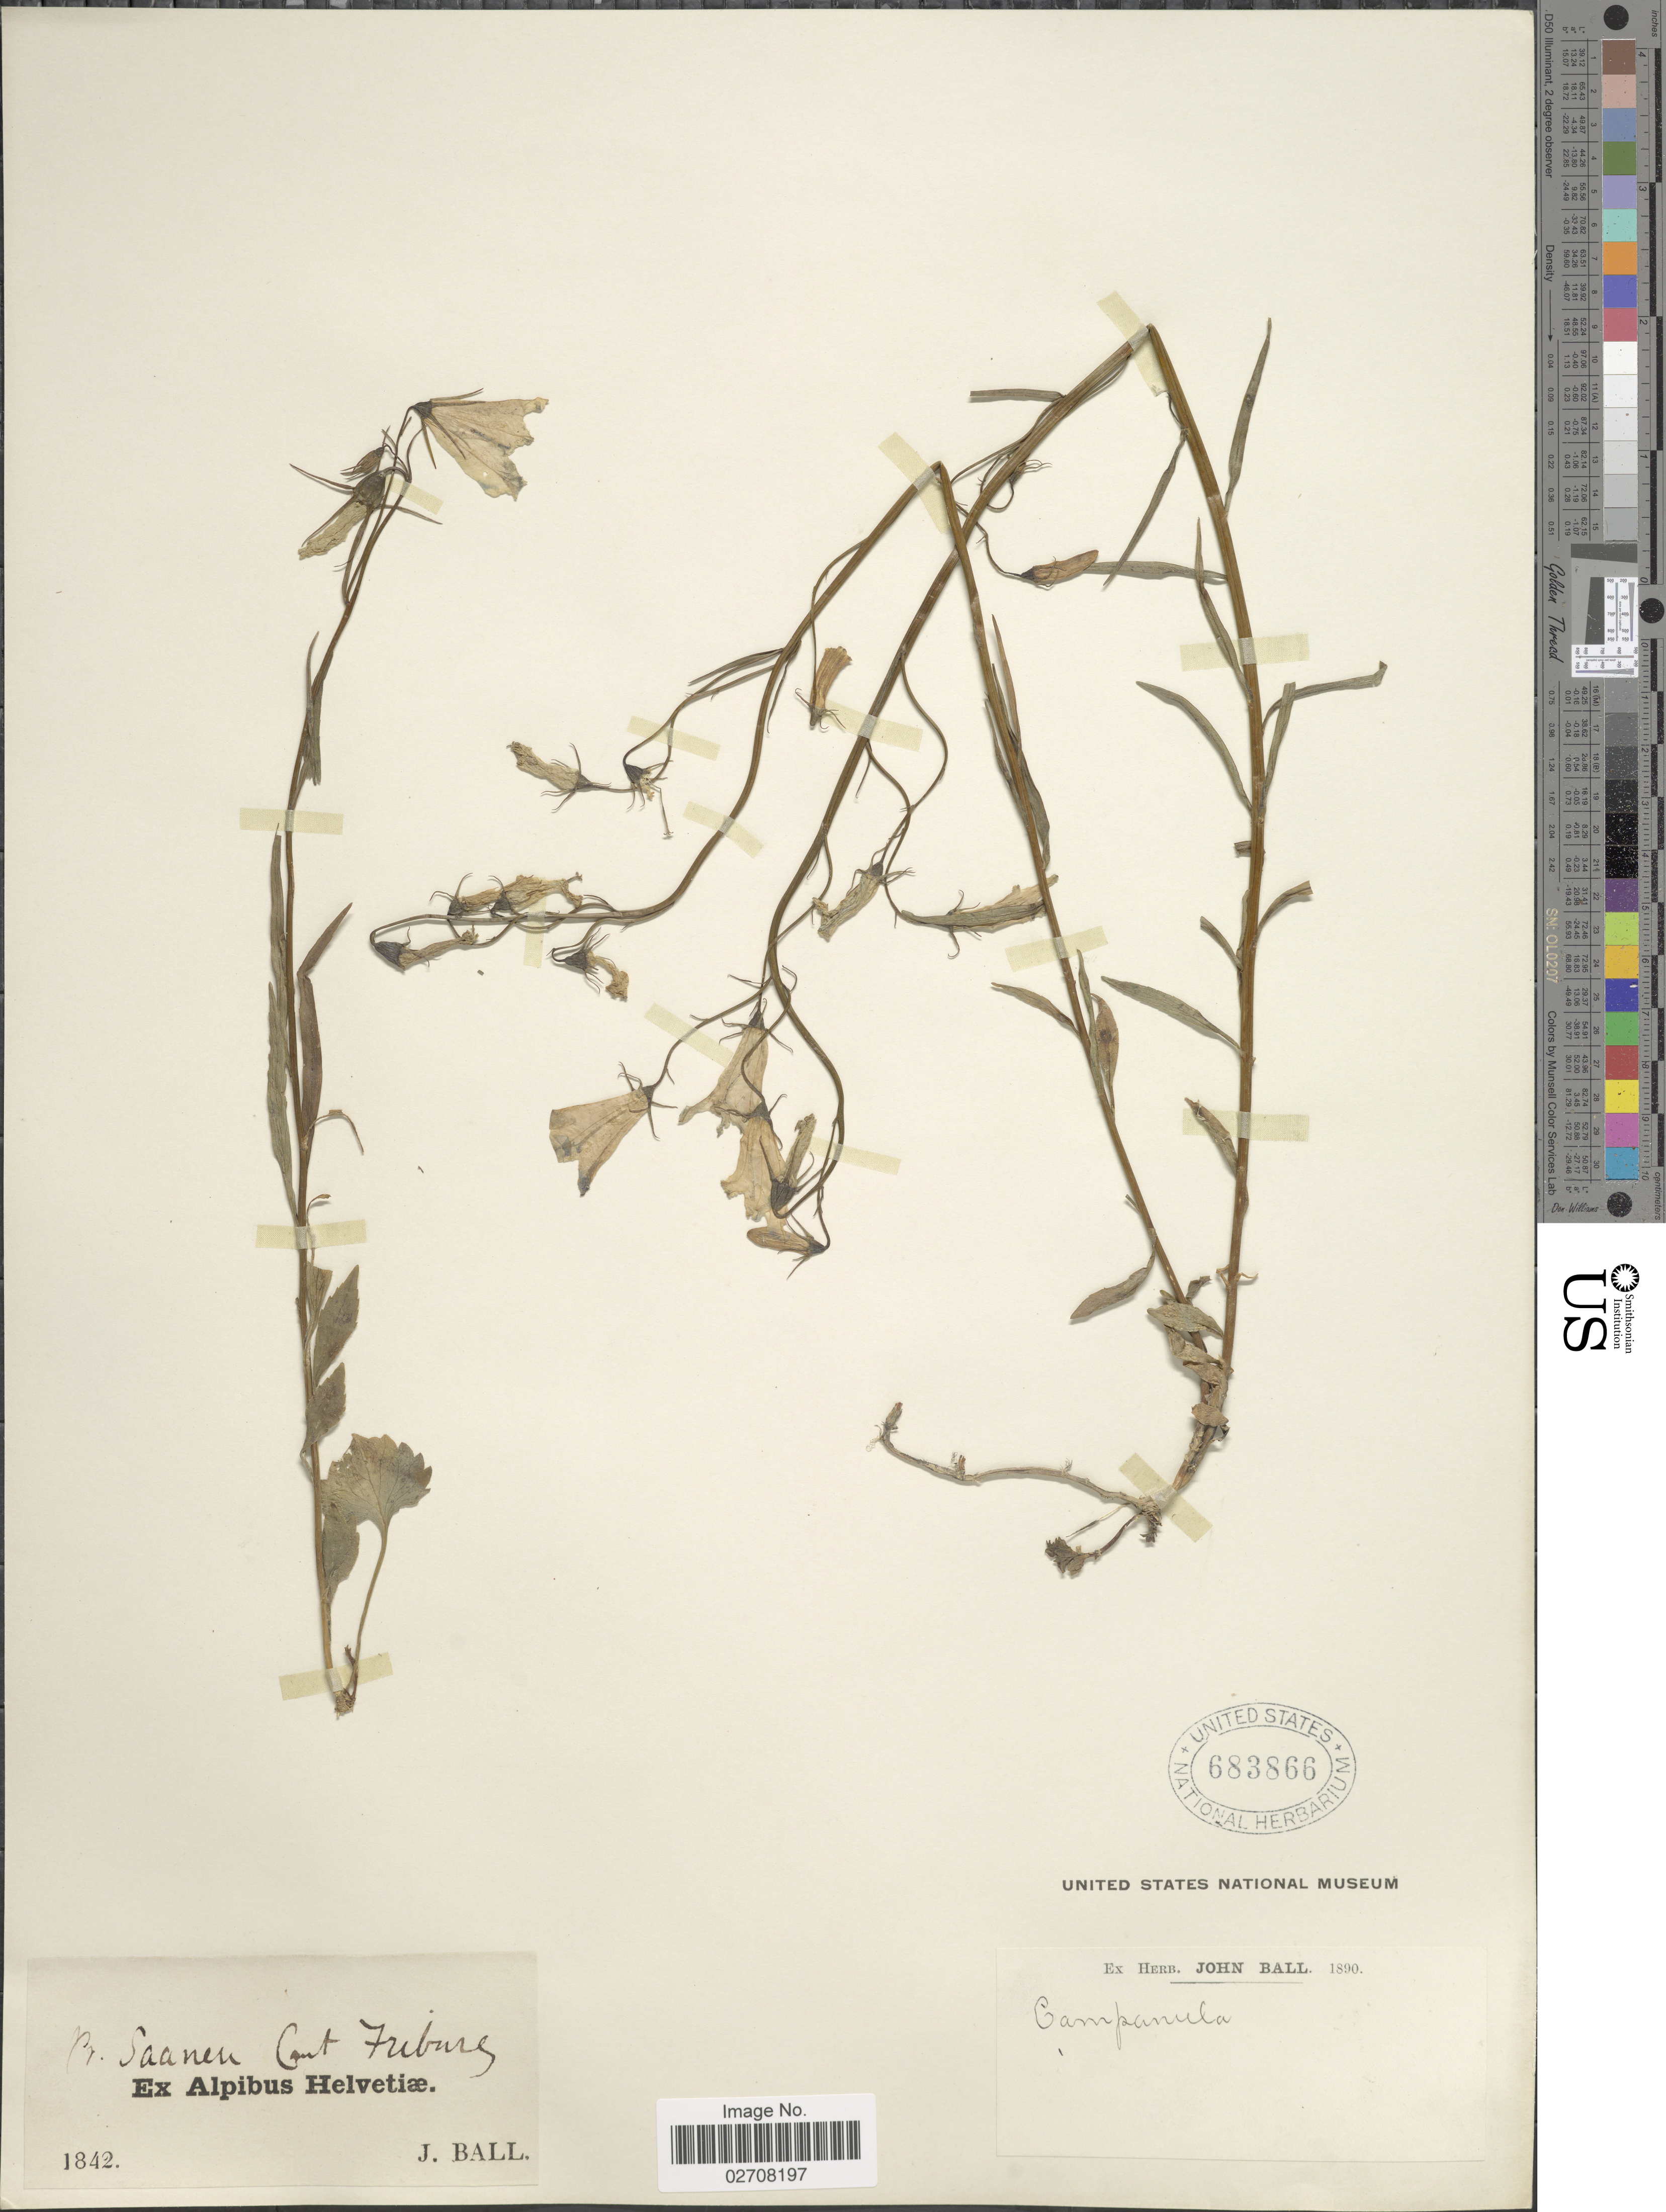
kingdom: Plantae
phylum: Tracheophyta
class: Magnoliopsida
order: Asterales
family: Campanulaceae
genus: Campanula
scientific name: Campanula sp.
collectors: J. Ball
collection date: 1842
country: Switzerland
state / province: Fribourg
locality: Pr. Saanen Cant. Friburg. Alpibus Helvetiae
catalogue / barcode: US 683866